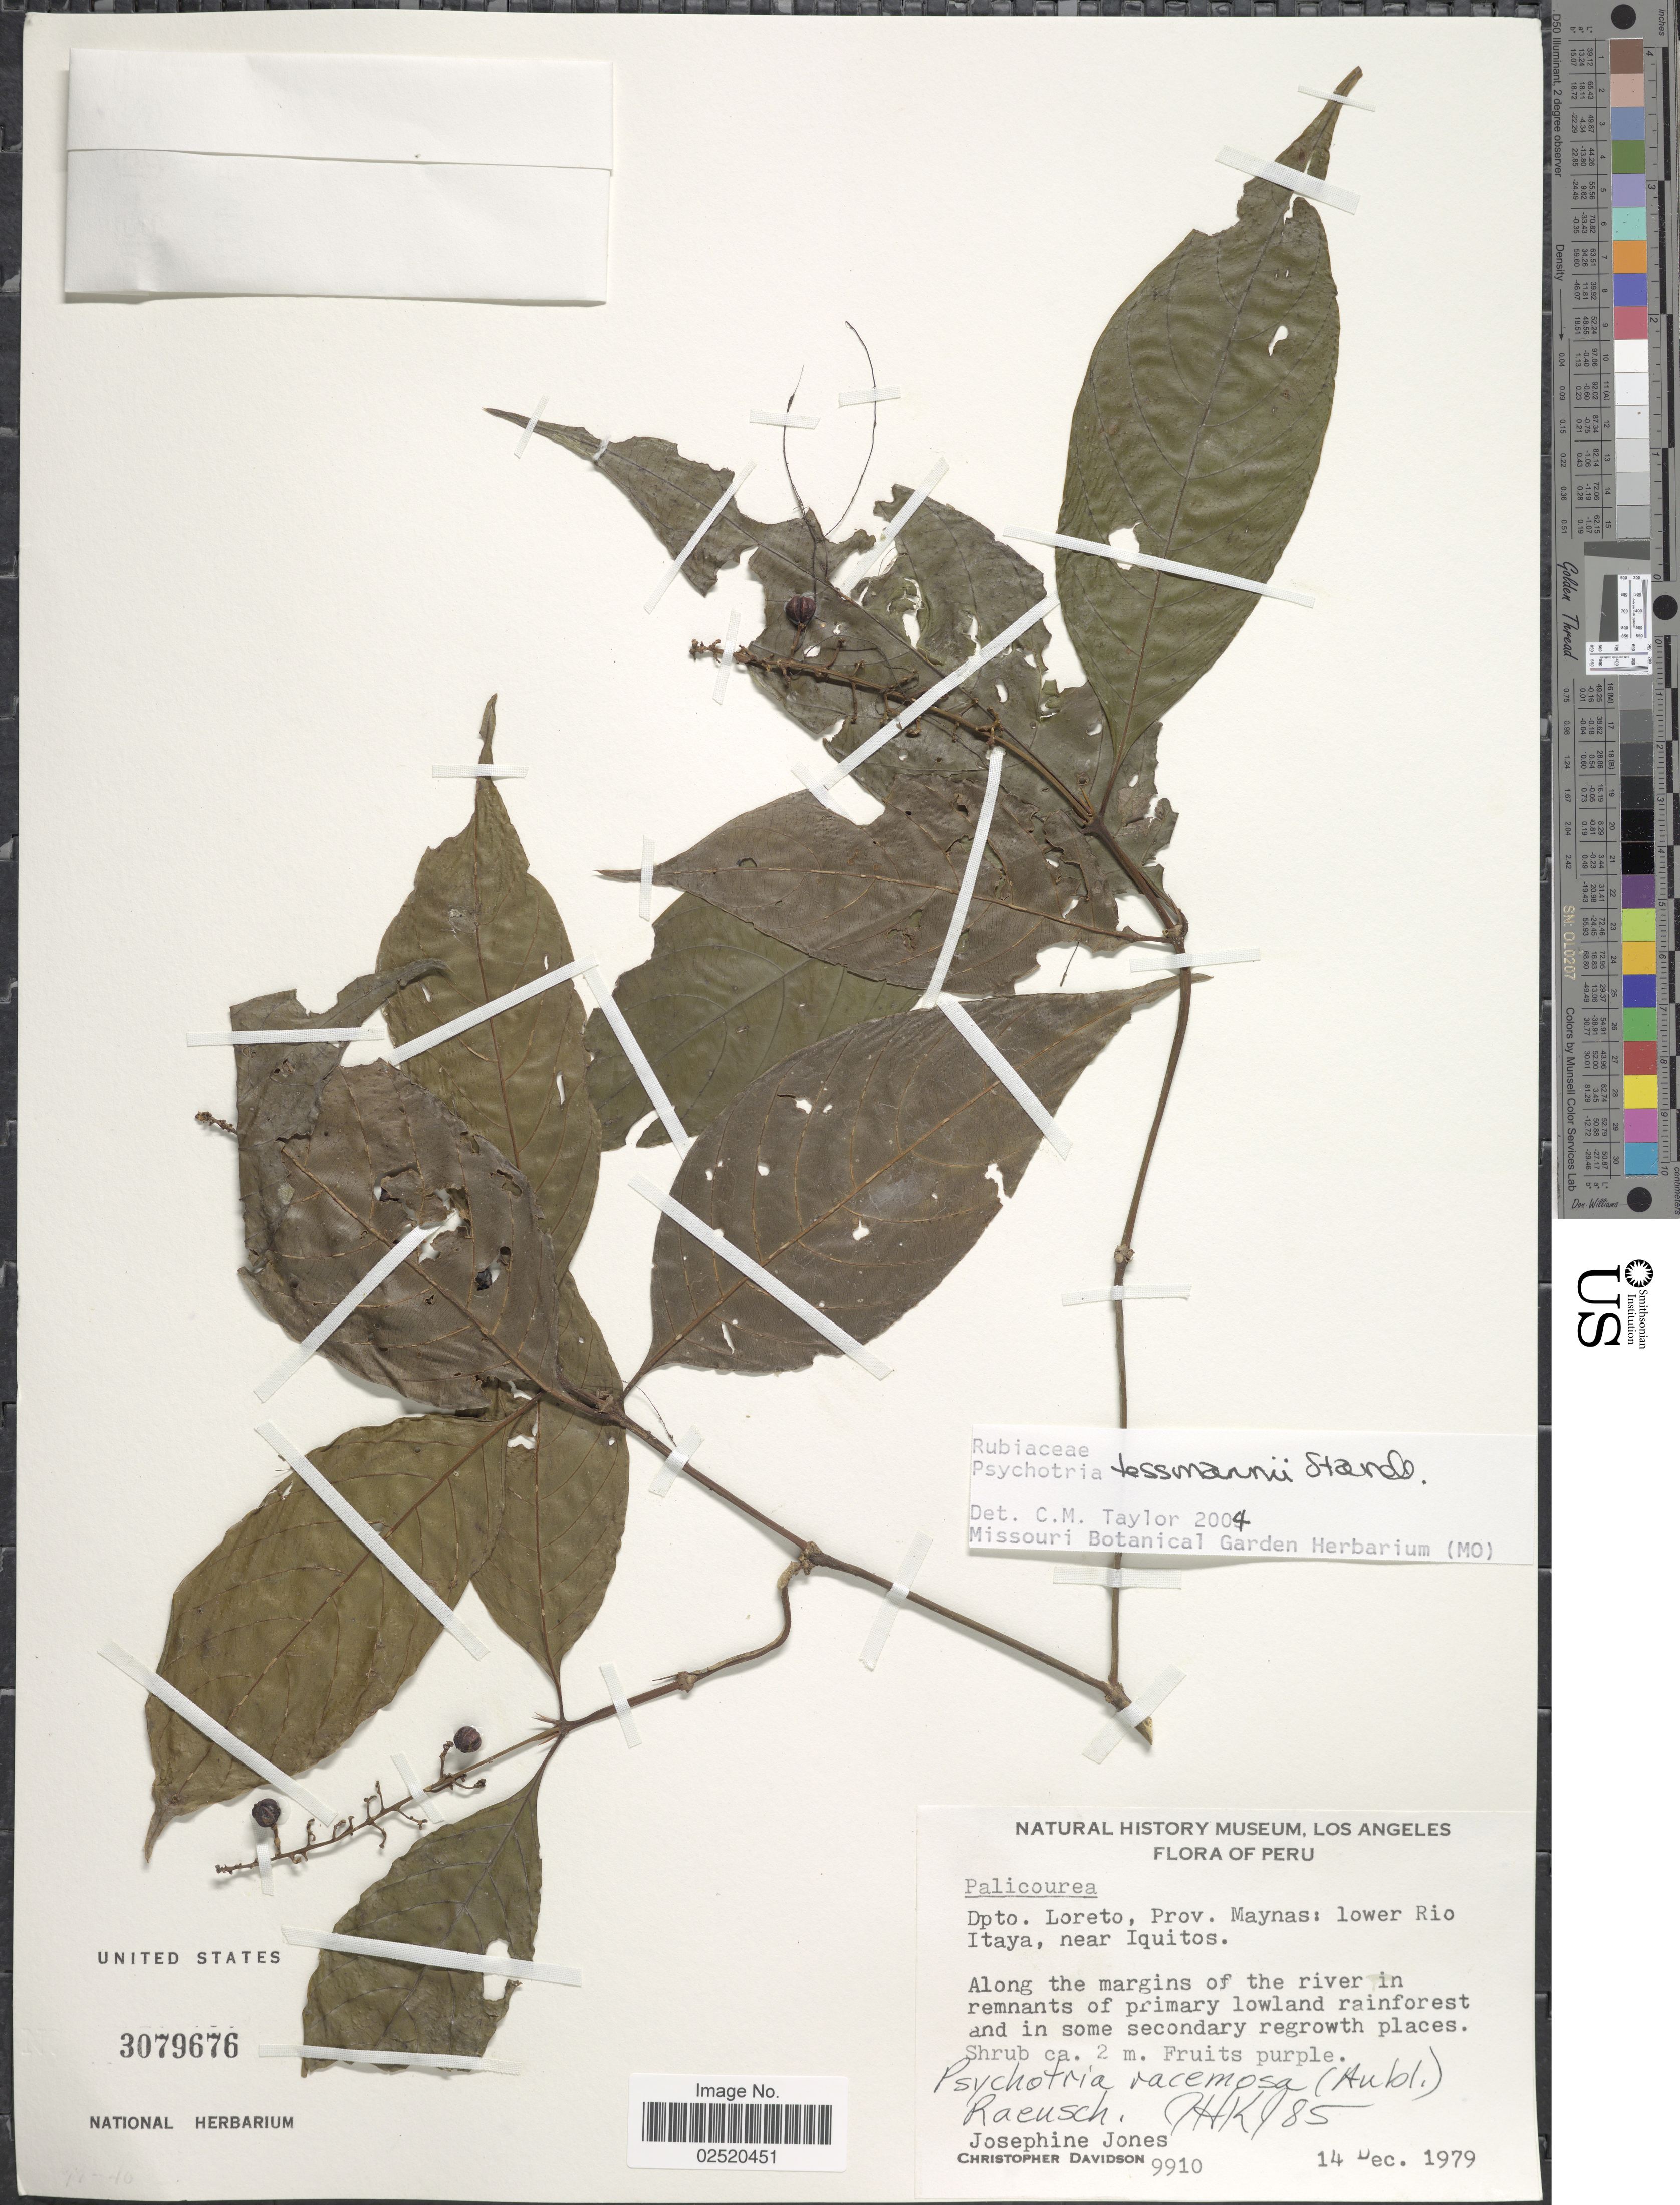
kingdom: Plantae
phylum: Tracheophyta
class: Magnoliopsida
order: Gentianales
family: Rubiaceae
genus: Psychotria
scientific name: Psychotria tessmannii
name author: Standl.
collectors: J. Jones & C. Davidson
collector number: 9910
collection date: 1979-12-14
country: Peru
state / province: Loreto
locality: Prov. Maynas: lower Rio Itaya, near Iquitos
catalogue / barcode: US 3079676